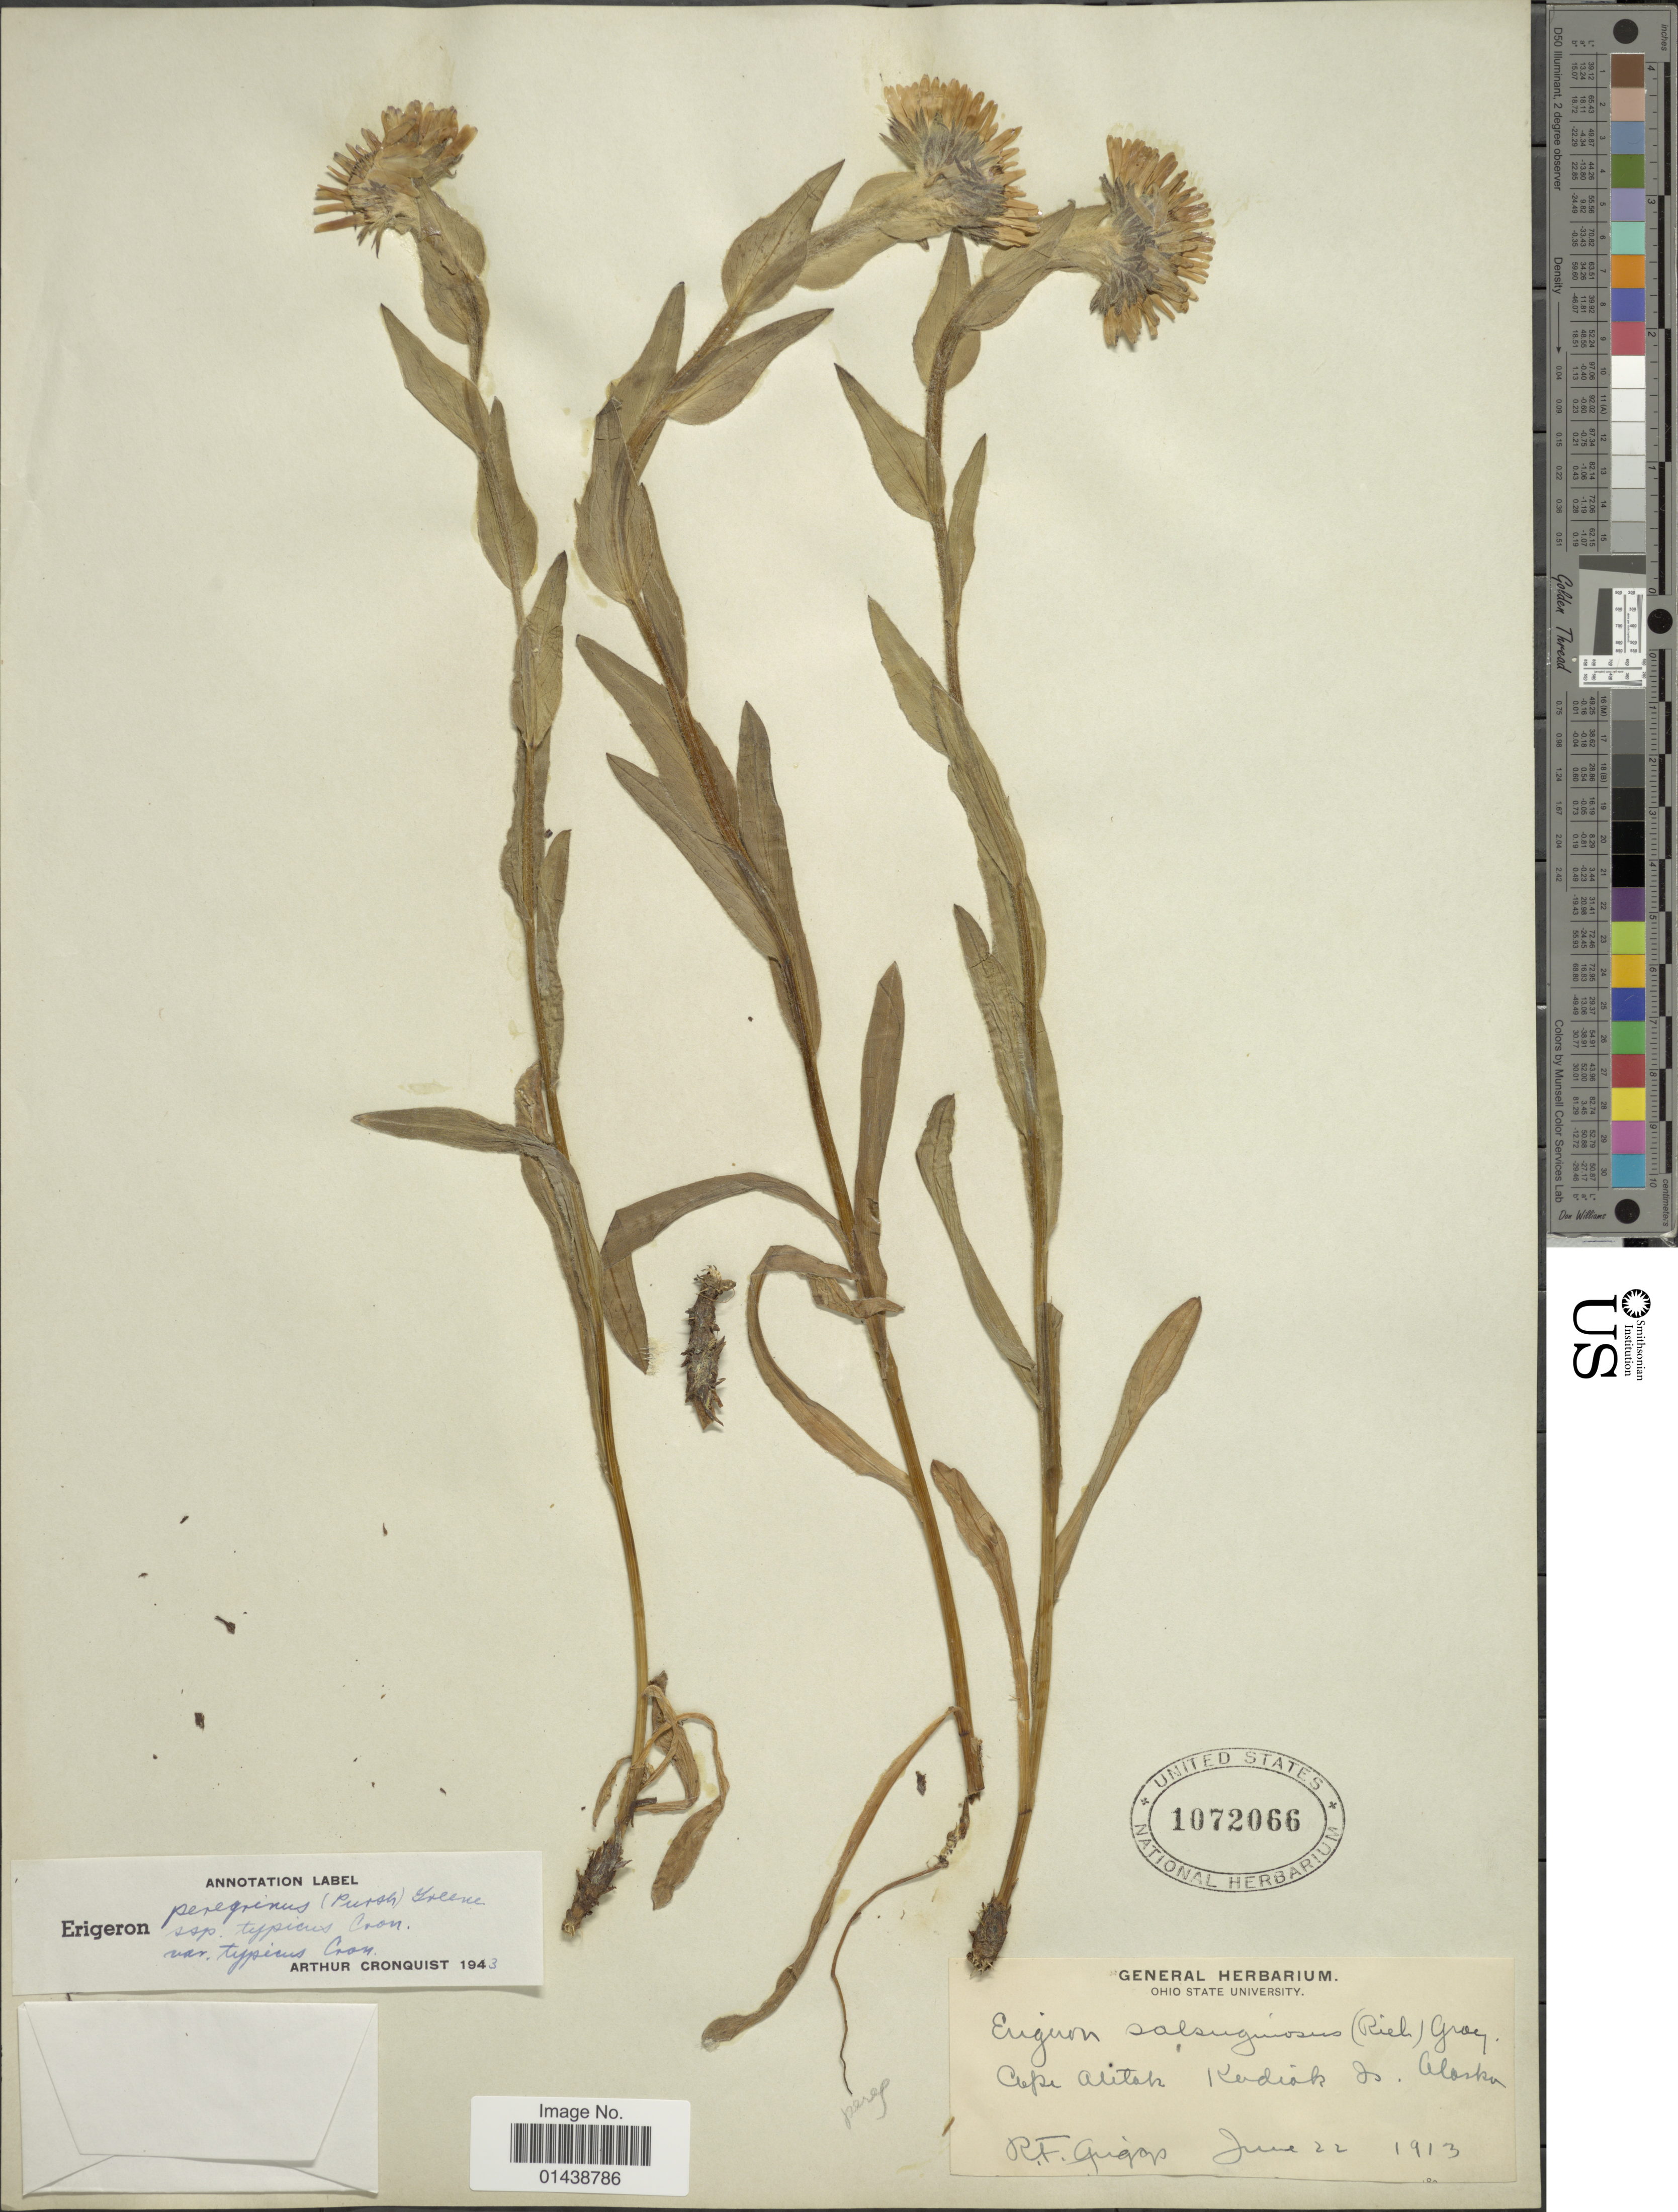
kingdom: Plantae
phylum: Tracheophyta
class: Magnoliopsida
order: Asterales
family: Asteraceae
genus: Erigeron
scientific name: Erigeron peregrinus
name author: (Banks ex Pursh) Greene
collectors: R. F. Griggs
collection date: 1913-06-22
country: United States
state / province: Alaska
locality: Gepe Alitak Kodiak Is.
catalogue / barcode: US 1072066